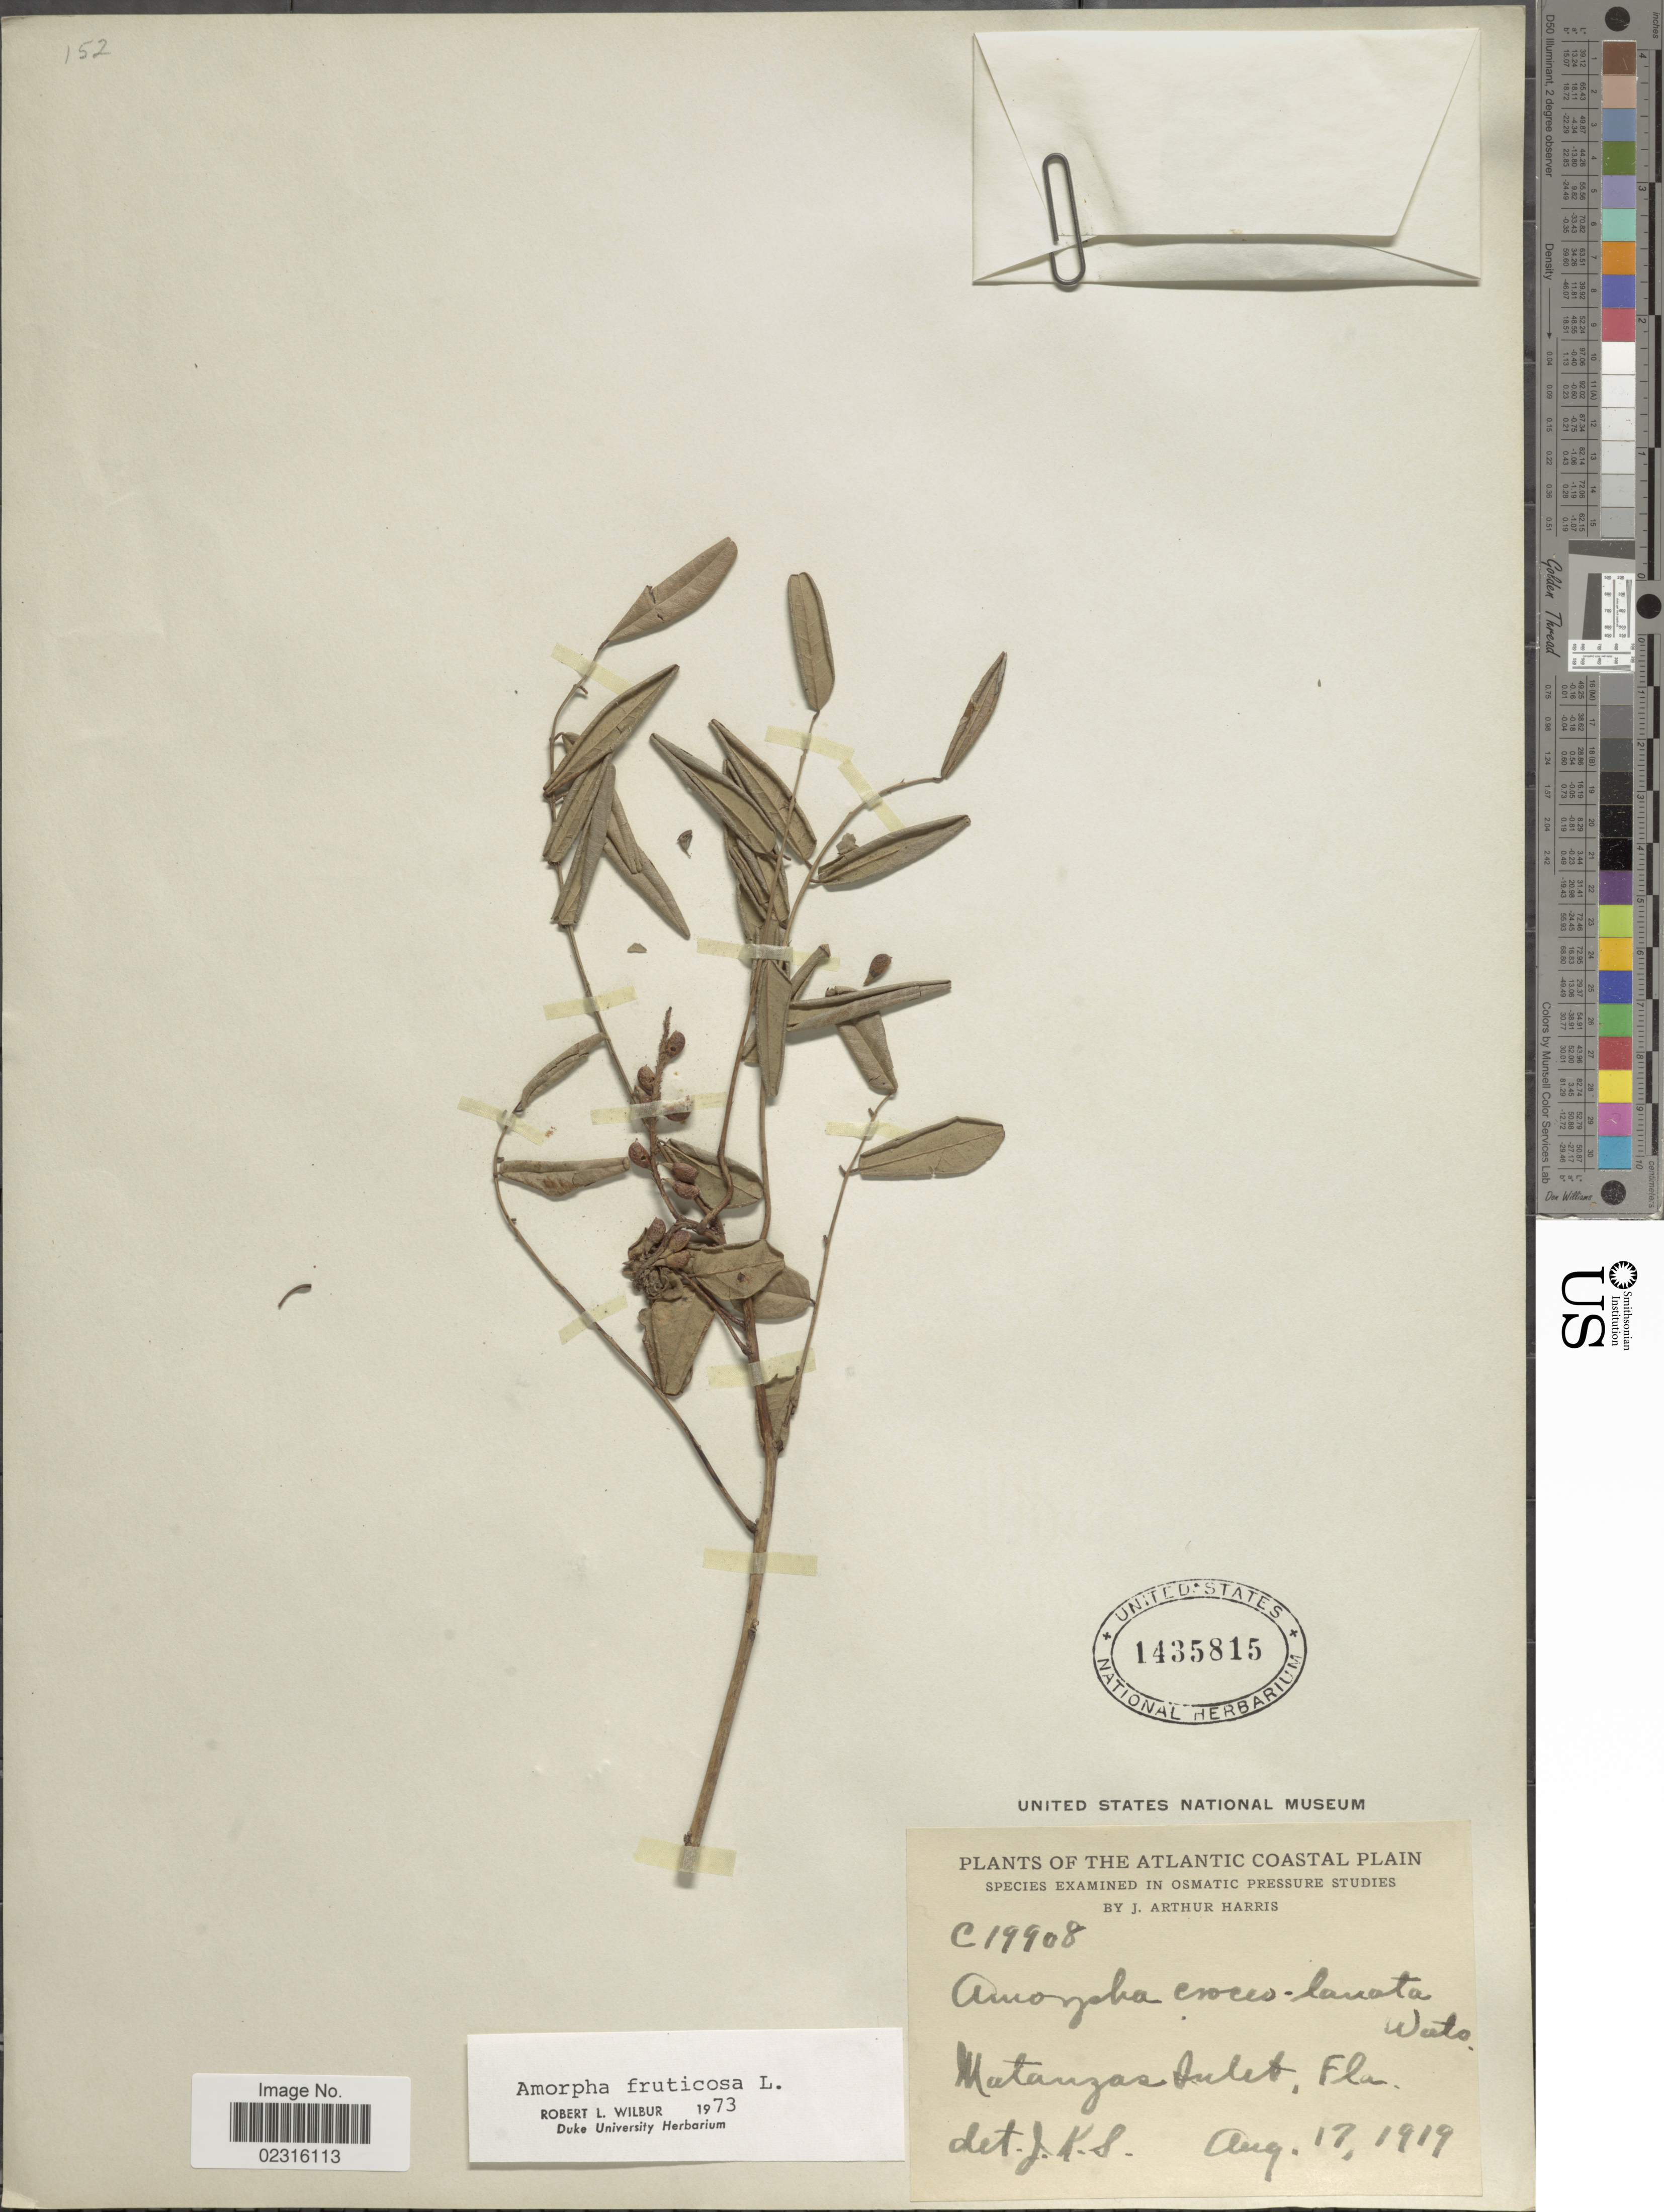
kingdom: Plantae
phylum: Tracheophyta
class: Magnoliopsida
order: Fabales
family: Fabaceae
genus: Amorpha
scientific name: Amorpha fruticosa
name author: L.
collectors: J. A. Harris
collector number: C19908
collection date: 1919-08-17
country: United States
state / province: Florida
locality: The Atlantic Coastal Plain, Matanzas Inlet.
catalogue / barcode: US 1435815